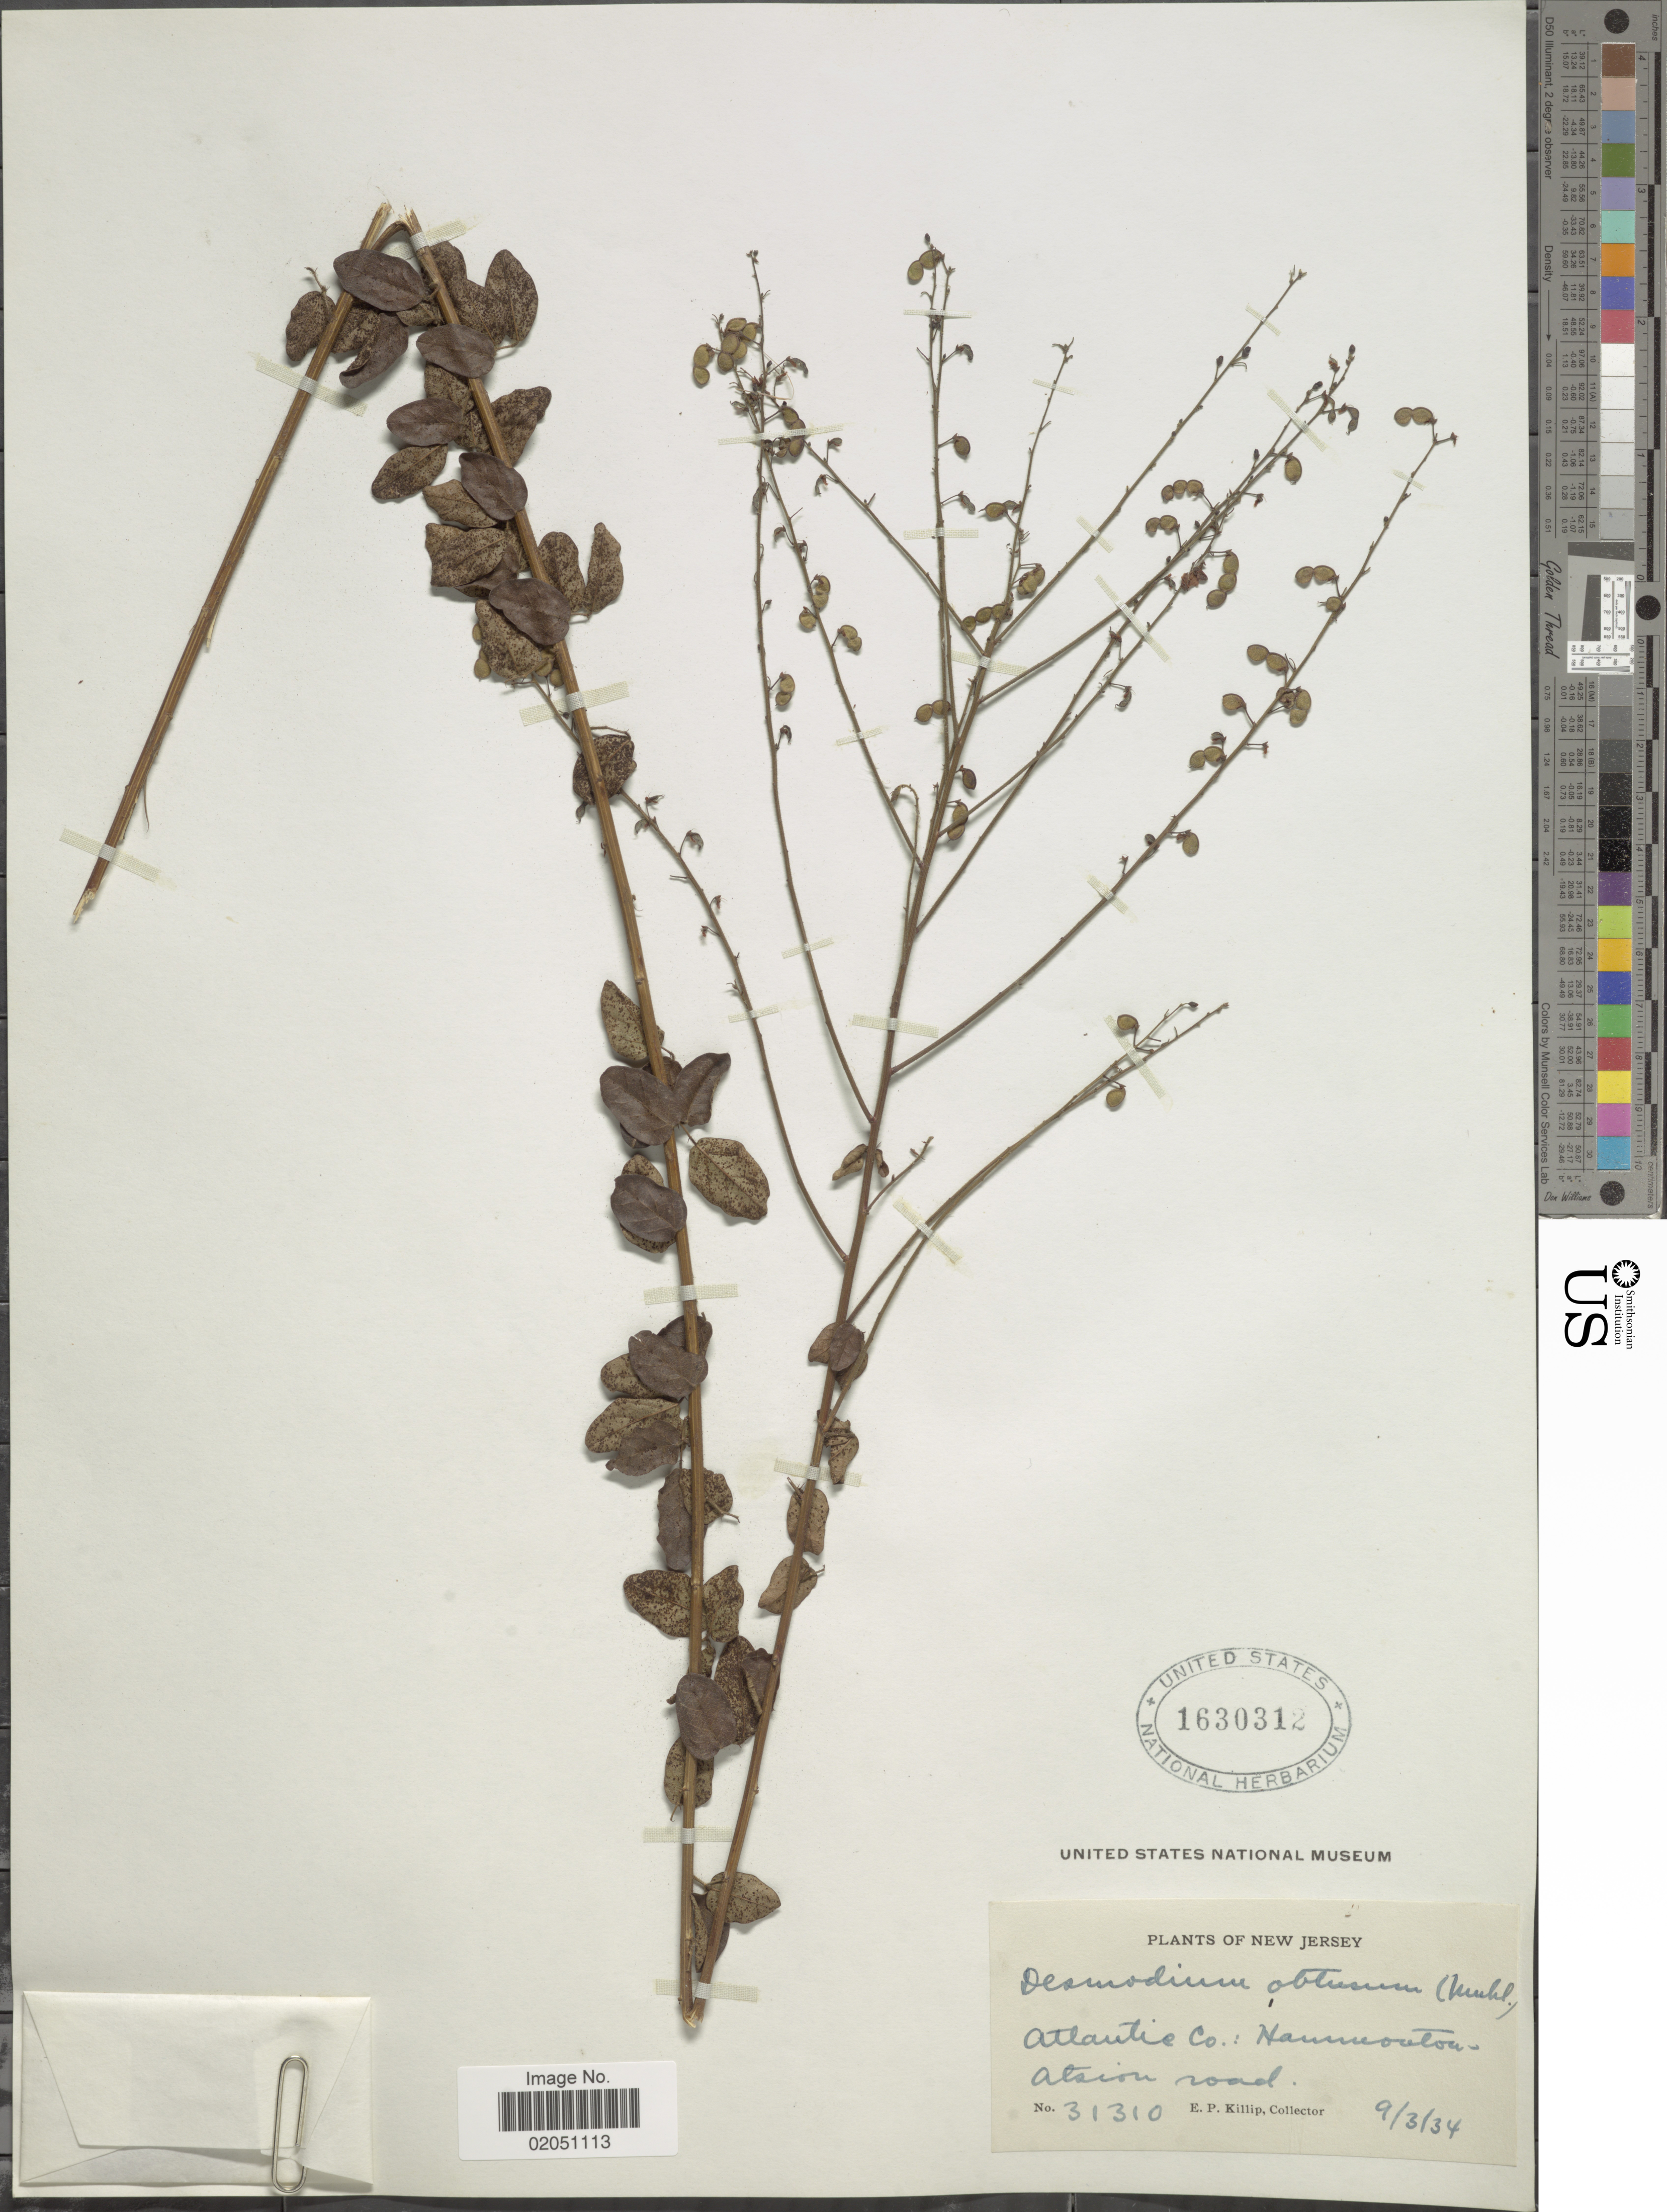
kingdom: Plantae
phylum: Tracheophyta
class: Magnoliopsida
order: Fabales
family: Fabaceae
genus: Desmodium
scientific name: Desmodium obtusum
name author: (Muhl. ex Willd.) DC.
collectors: E. P. Killip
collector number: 31310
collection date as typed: Transcribed d/m/y: 3/9/34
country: United States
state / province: New Jersey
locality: Atlantic Co: Hammonton - Atsion road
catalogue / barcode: US 1630312